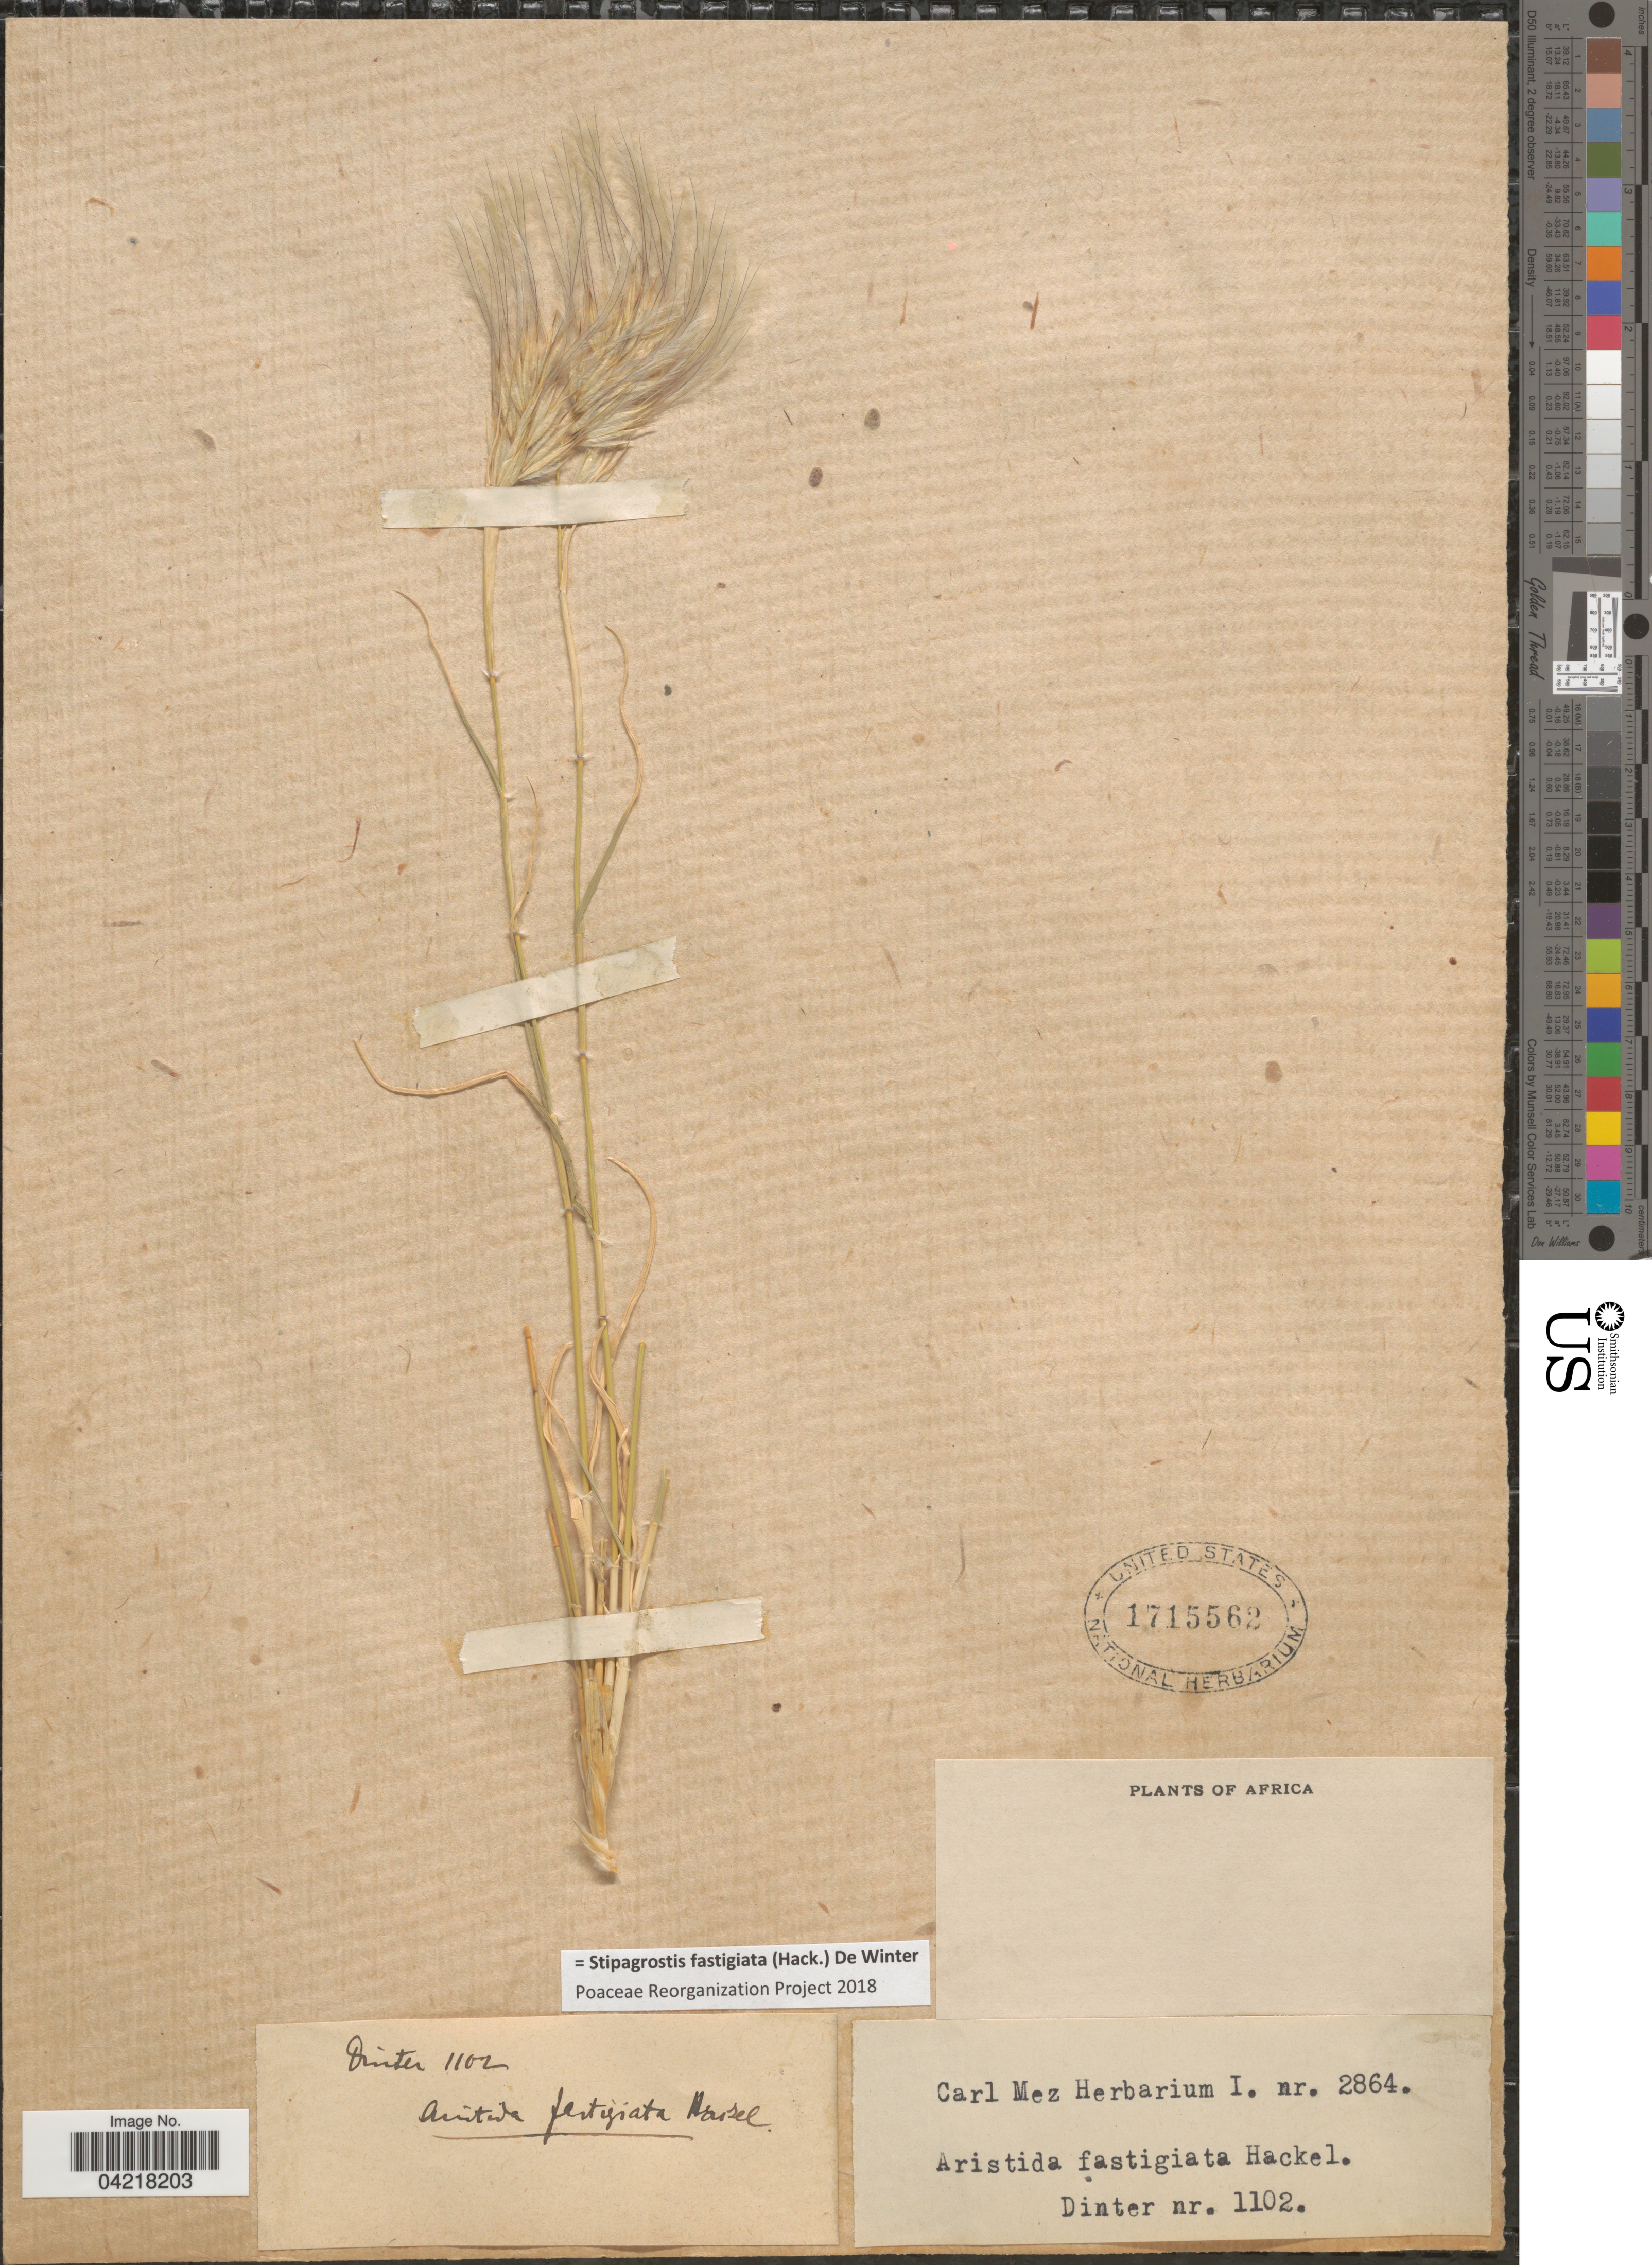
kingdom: Plantae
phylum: Tracheophyta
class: Liliopsida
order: Poales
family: Poaceae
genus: Stipagrostis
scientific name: Stipagrostis fastigiata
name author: (Hack.) De Winter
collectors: Dinter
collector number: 1102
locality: Africa.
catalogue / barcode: US 1715562